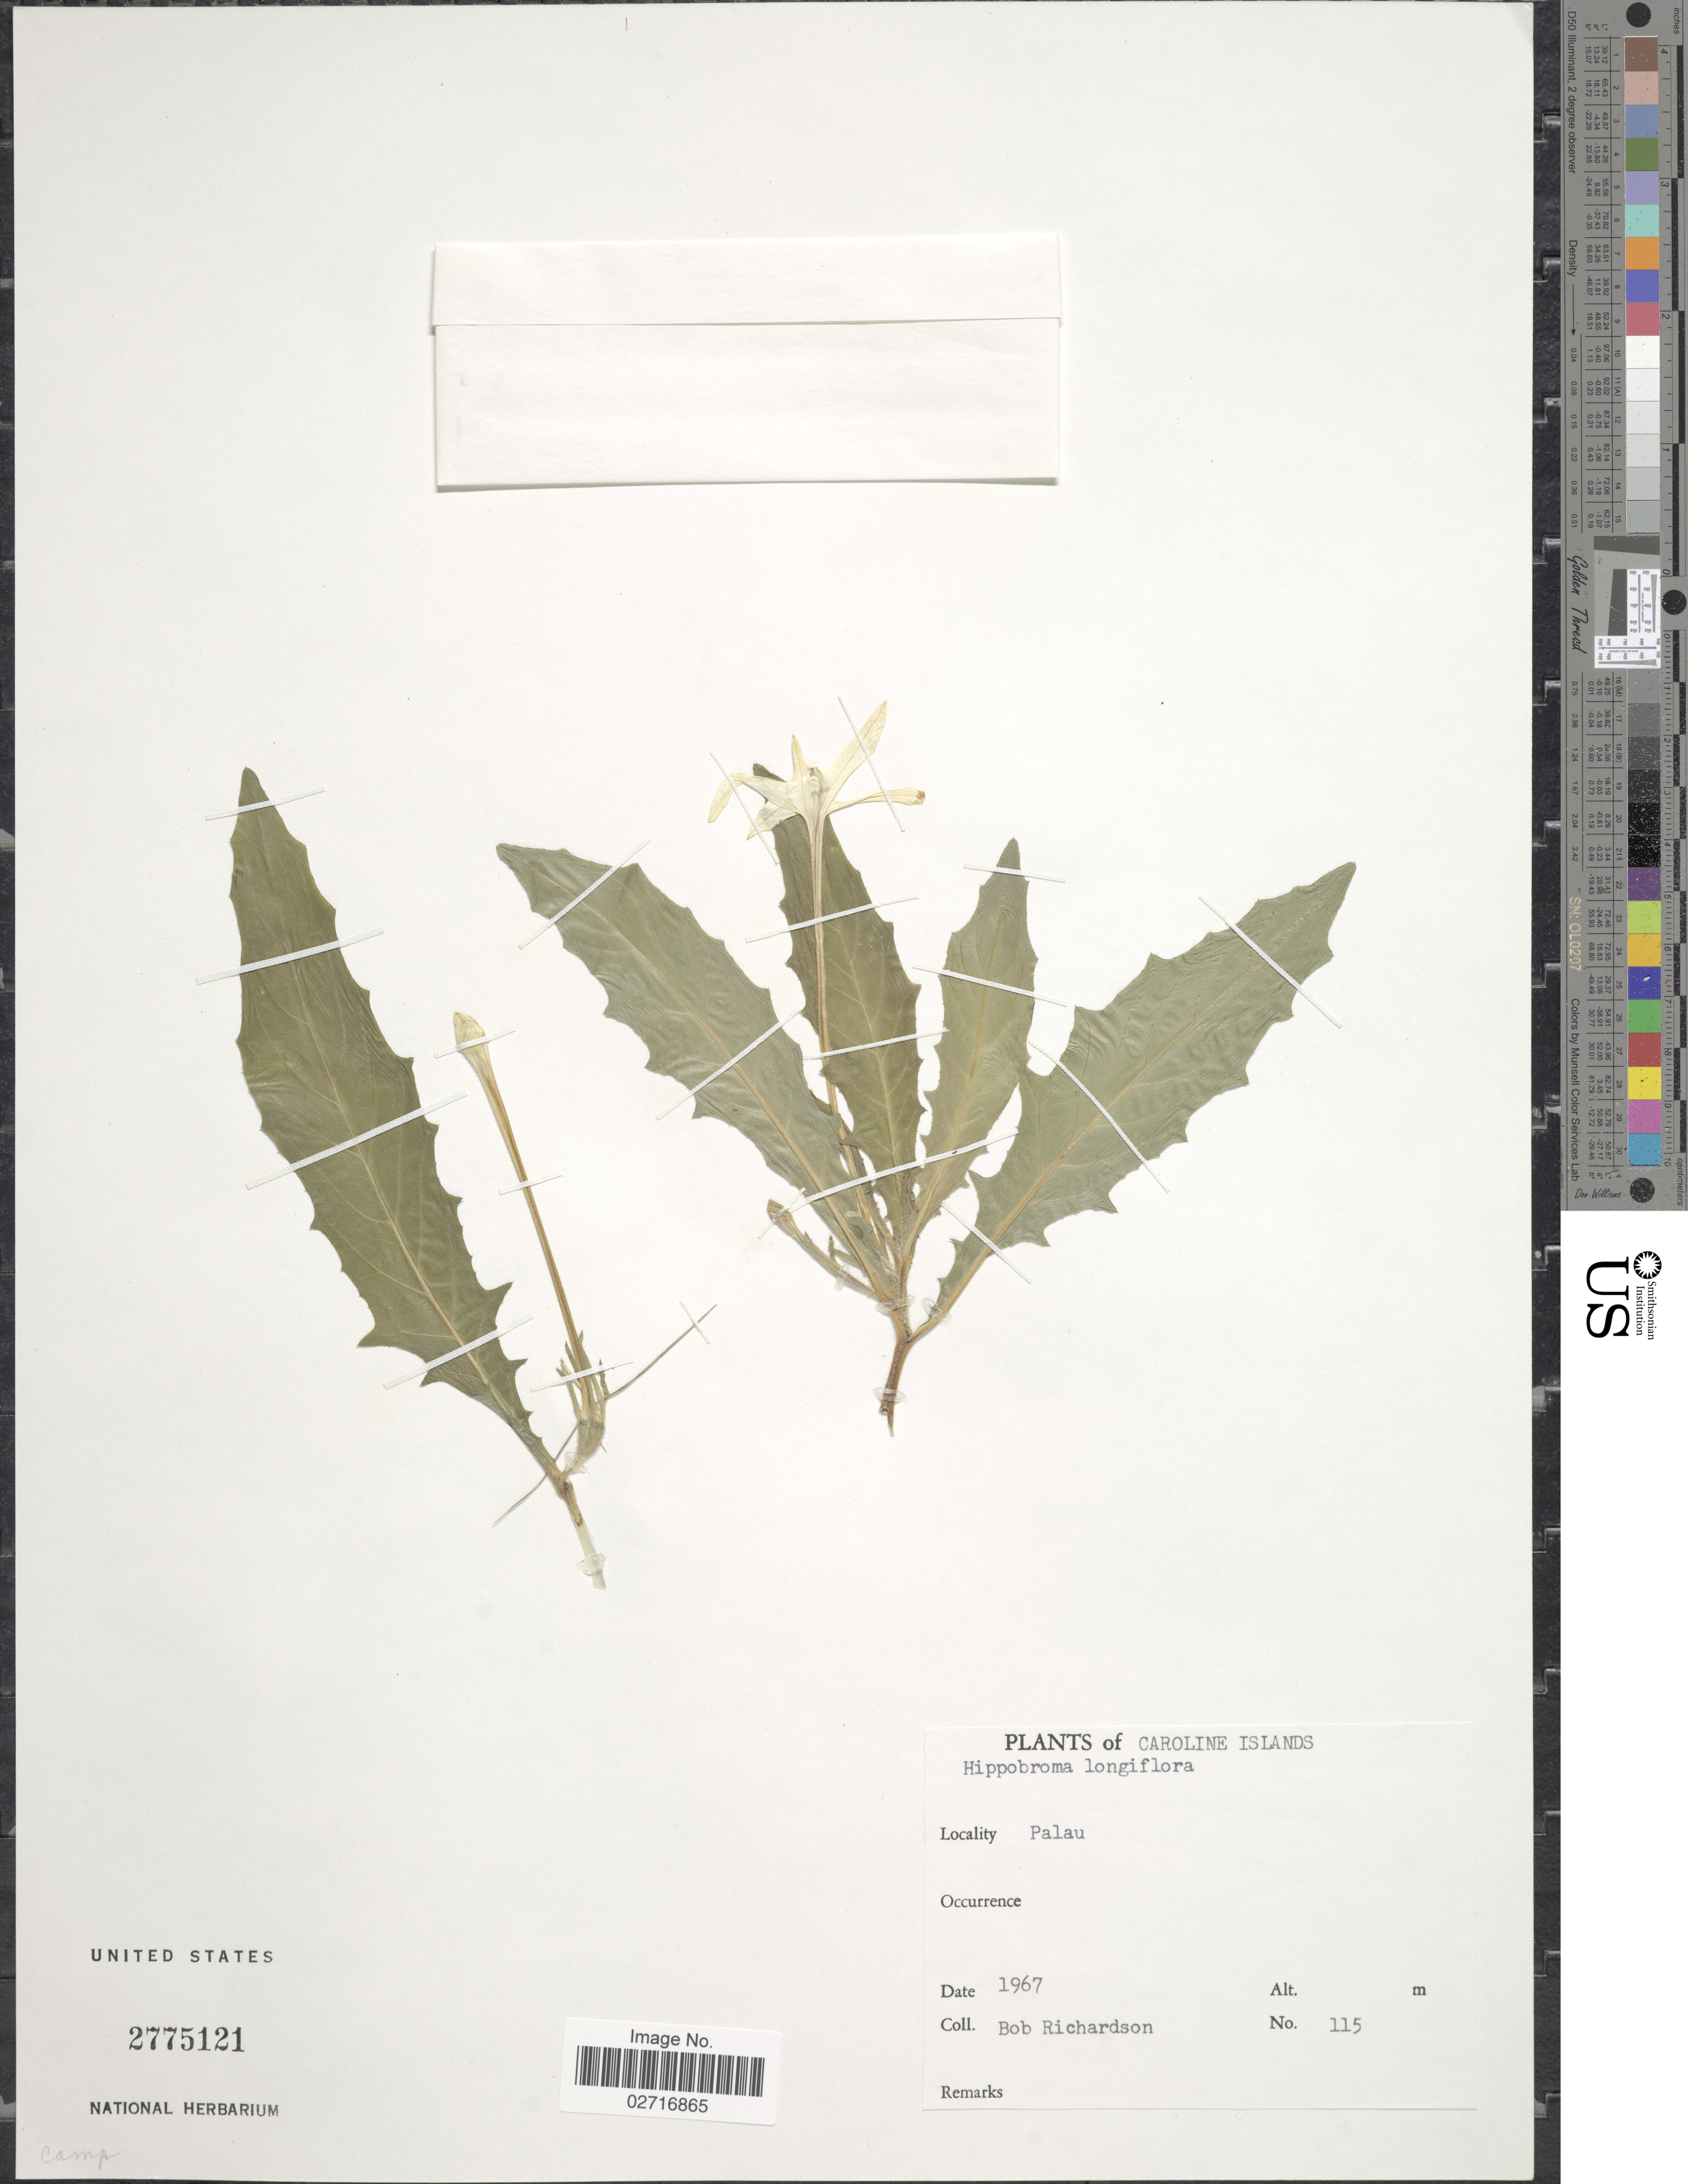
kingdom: Plantae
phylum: Tracheophyta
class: Magnoliopsida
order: Asterales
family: Campanulaceae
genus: Hippobroma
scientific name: Hippobroma longiflora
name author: (L.) G. Don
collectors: B. Richardson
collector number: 115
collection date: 1967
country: Palau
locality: Caroline Islands, Palau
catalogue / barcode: US 2775121